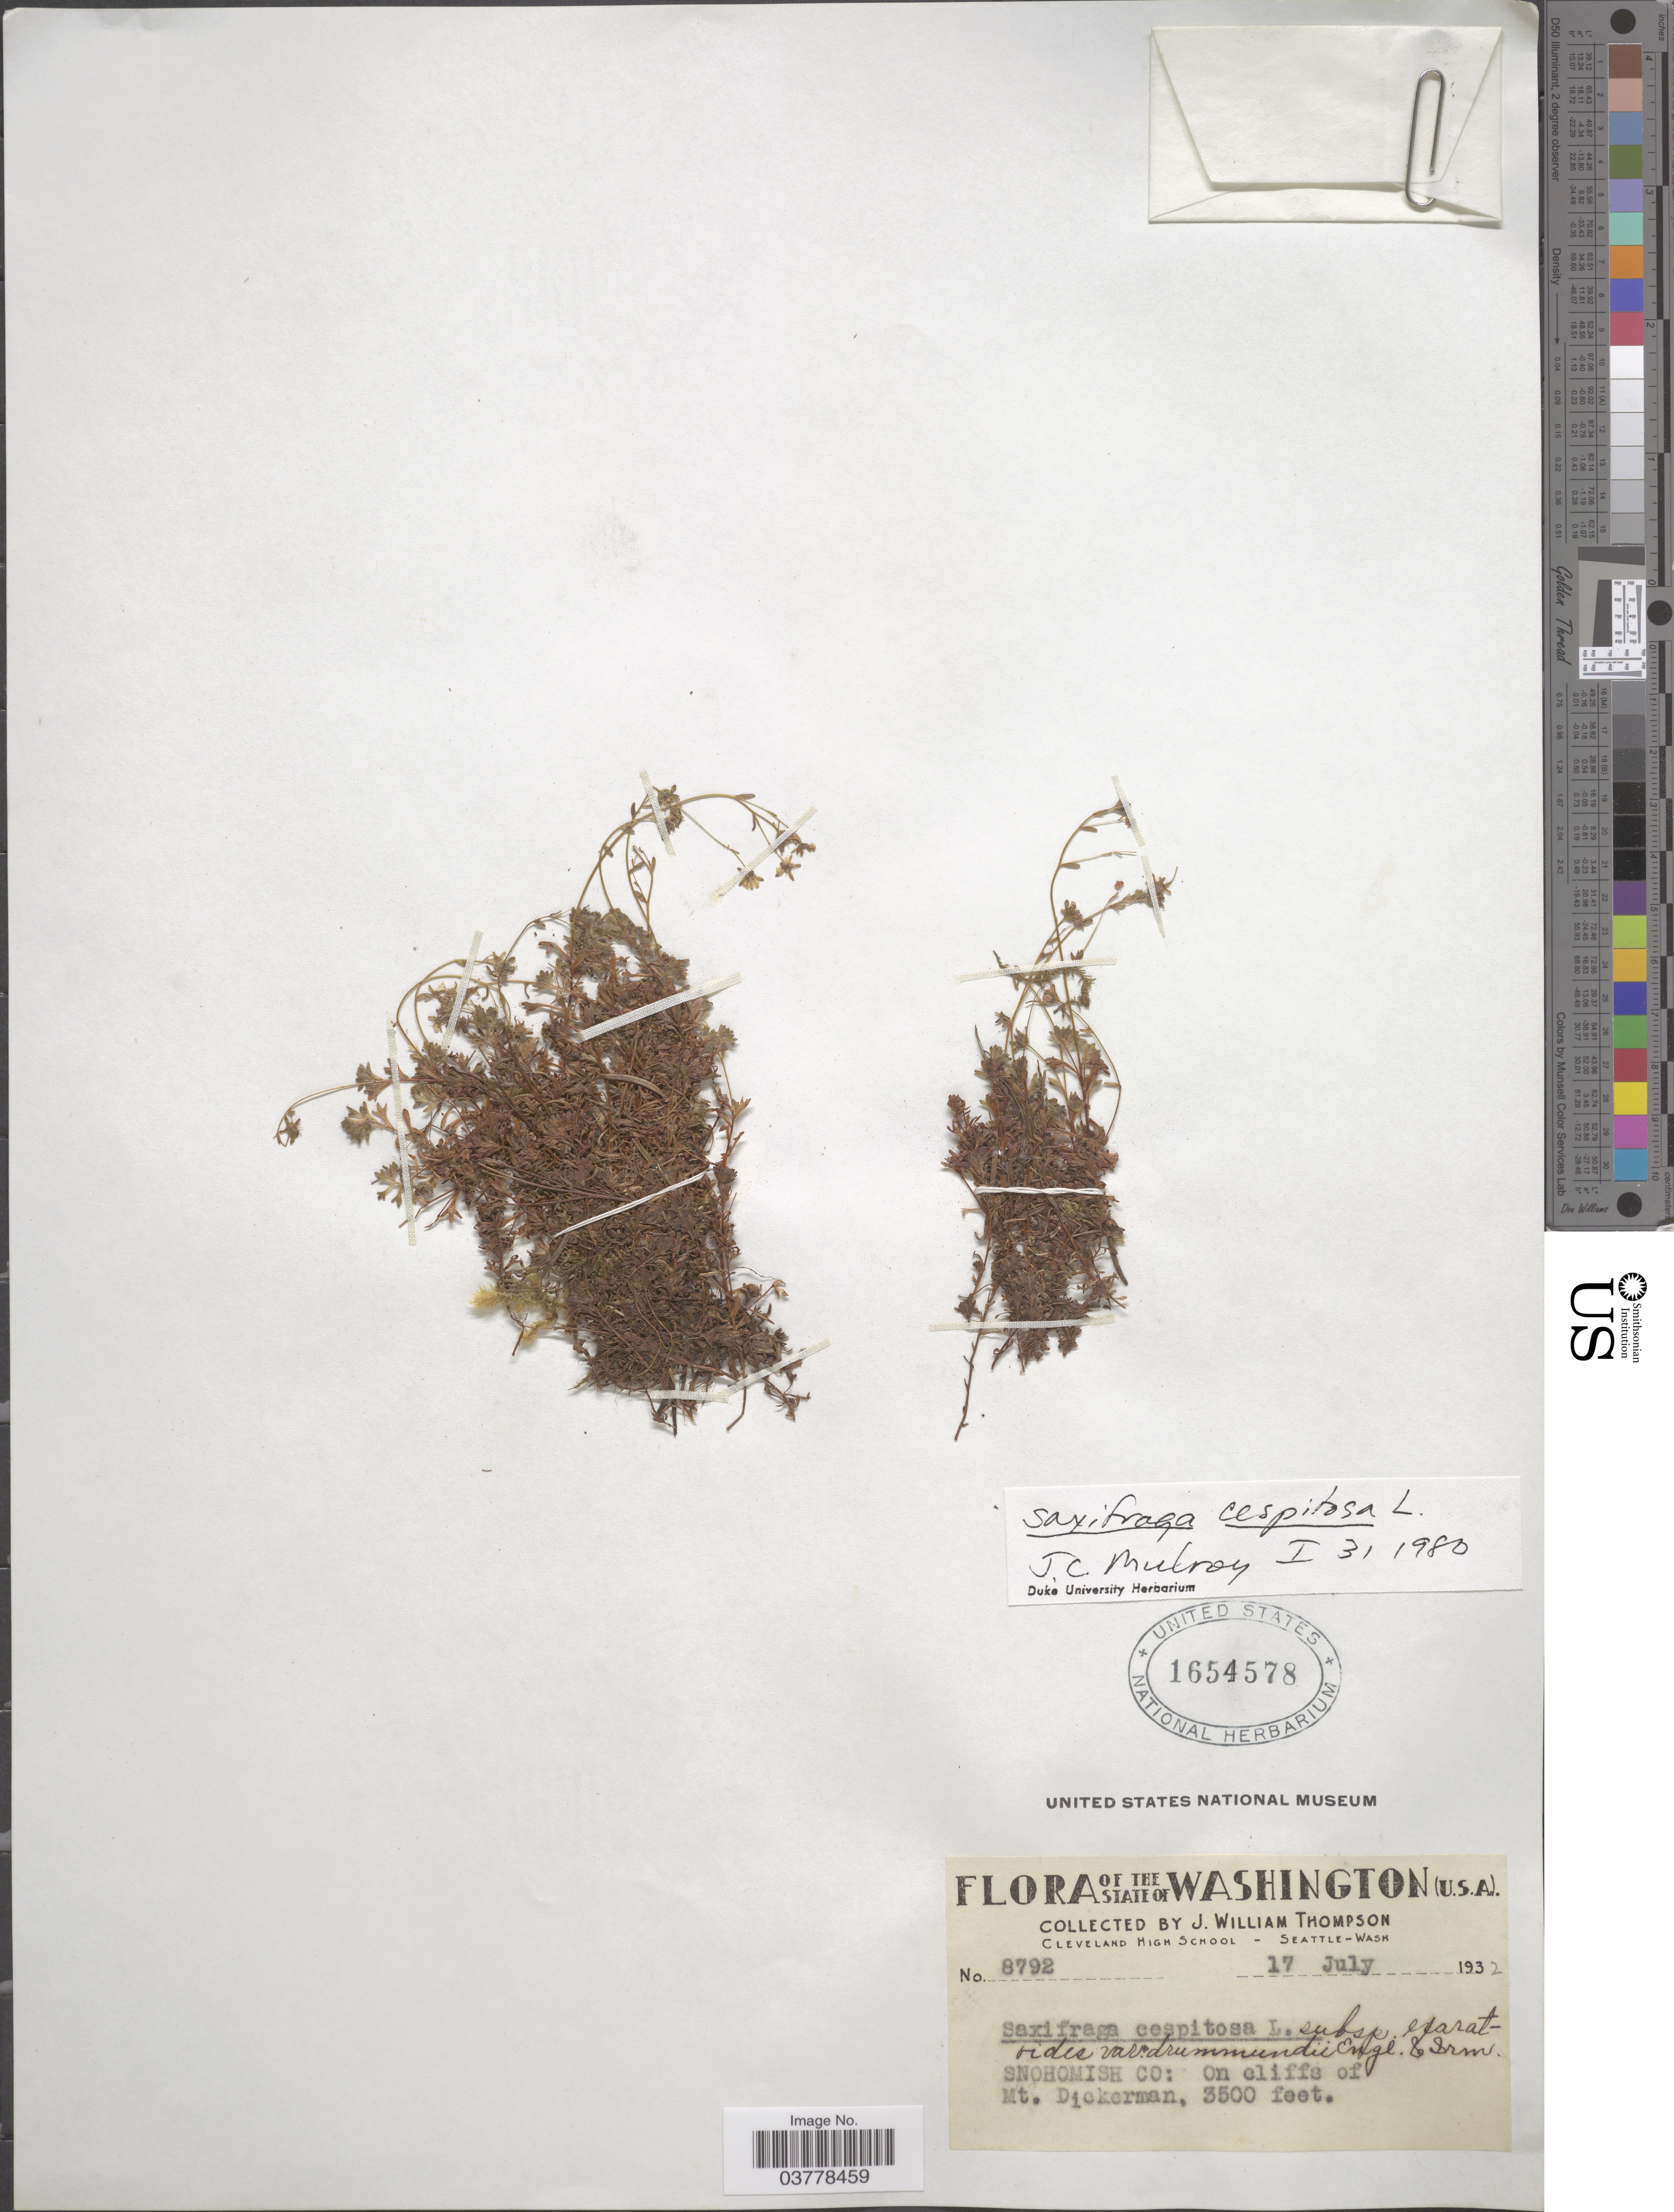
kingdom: Plantae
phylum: Tracheophyta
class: Magnoliopsida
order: Saxifragales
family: Saxifragaceae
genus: Saxifraga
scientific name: Saxifraga caespitosa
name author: L.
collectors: J. W. Thompson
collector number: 8792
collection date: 1932-07-17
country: United States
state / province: Washington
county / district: Snohomish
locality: Snohomish Co: On cliffs of Mt. Dickerman.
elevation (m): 1067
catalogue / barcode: US 1654578